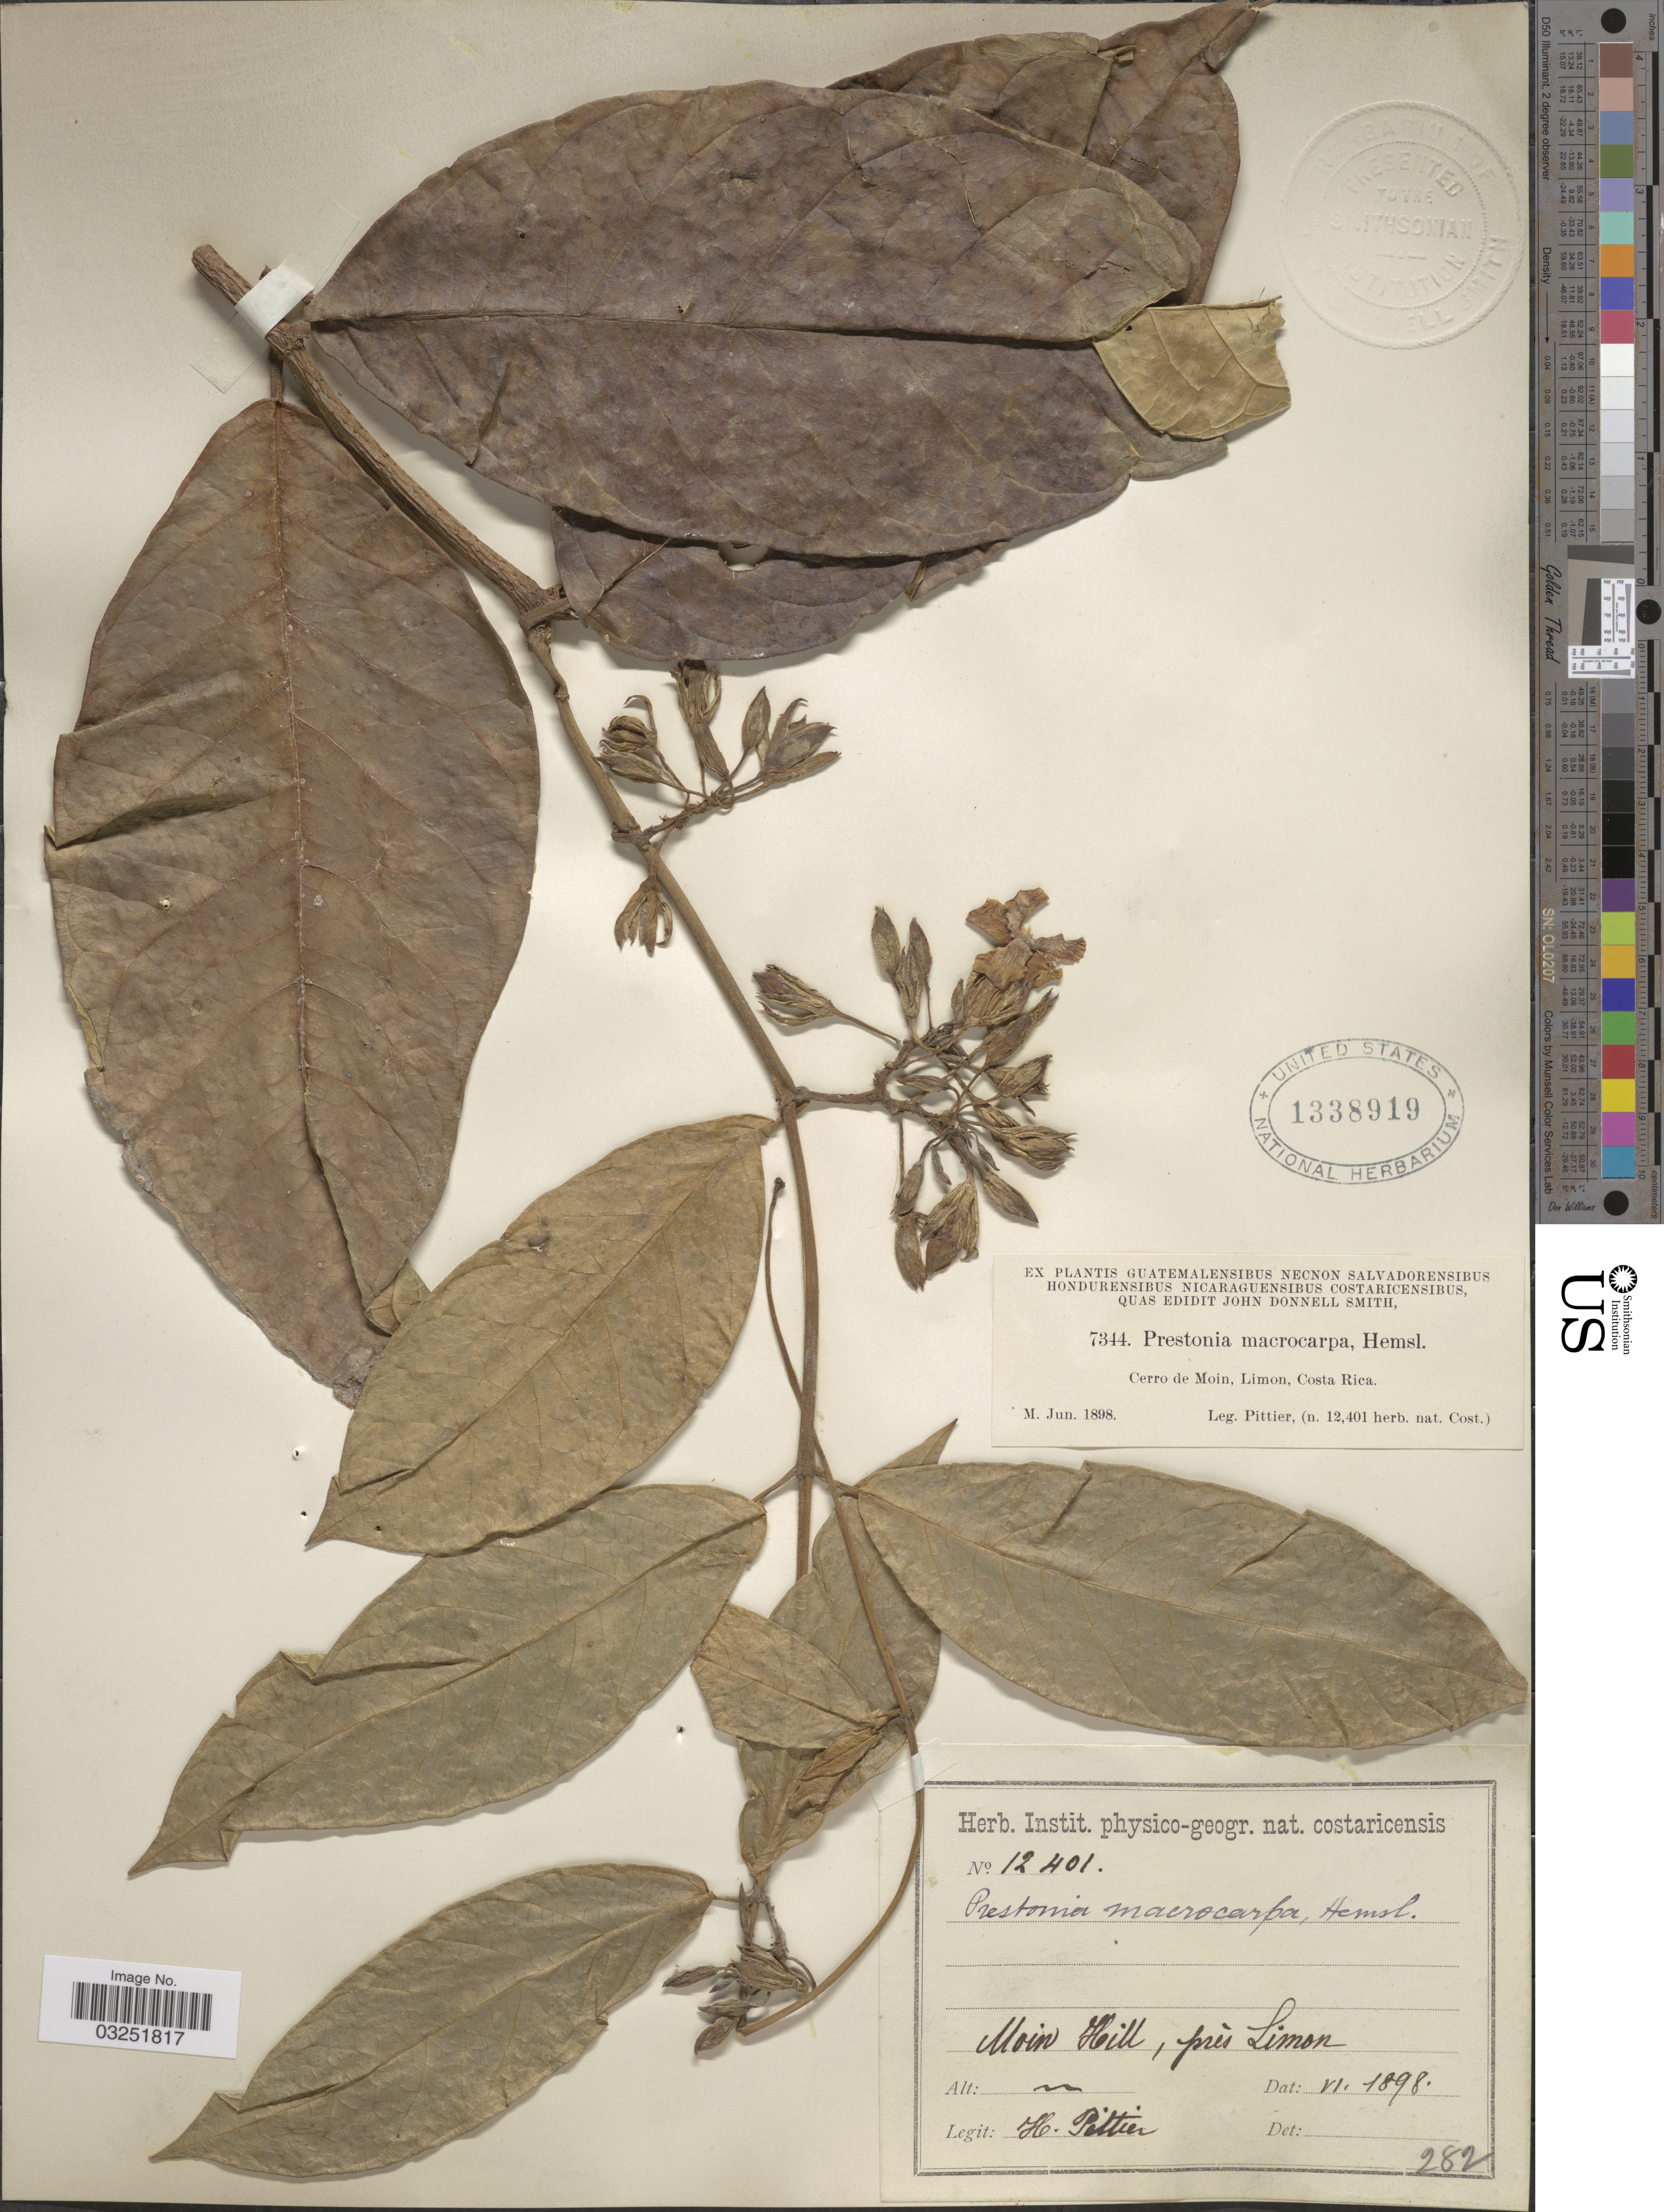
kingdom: Plantae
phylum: Tracheophyta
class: Magnoliopsida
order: Gentianales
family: Apocynaceae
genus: Prestonia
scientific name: Prestonia portobellensis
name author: (Beurl.) Woodson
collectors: H. F. Pittier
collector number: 7344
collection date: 1898-06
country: Costa Rica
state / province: Limón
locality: Cerro de Moin. Moin Hill.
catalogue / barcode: US 1338919